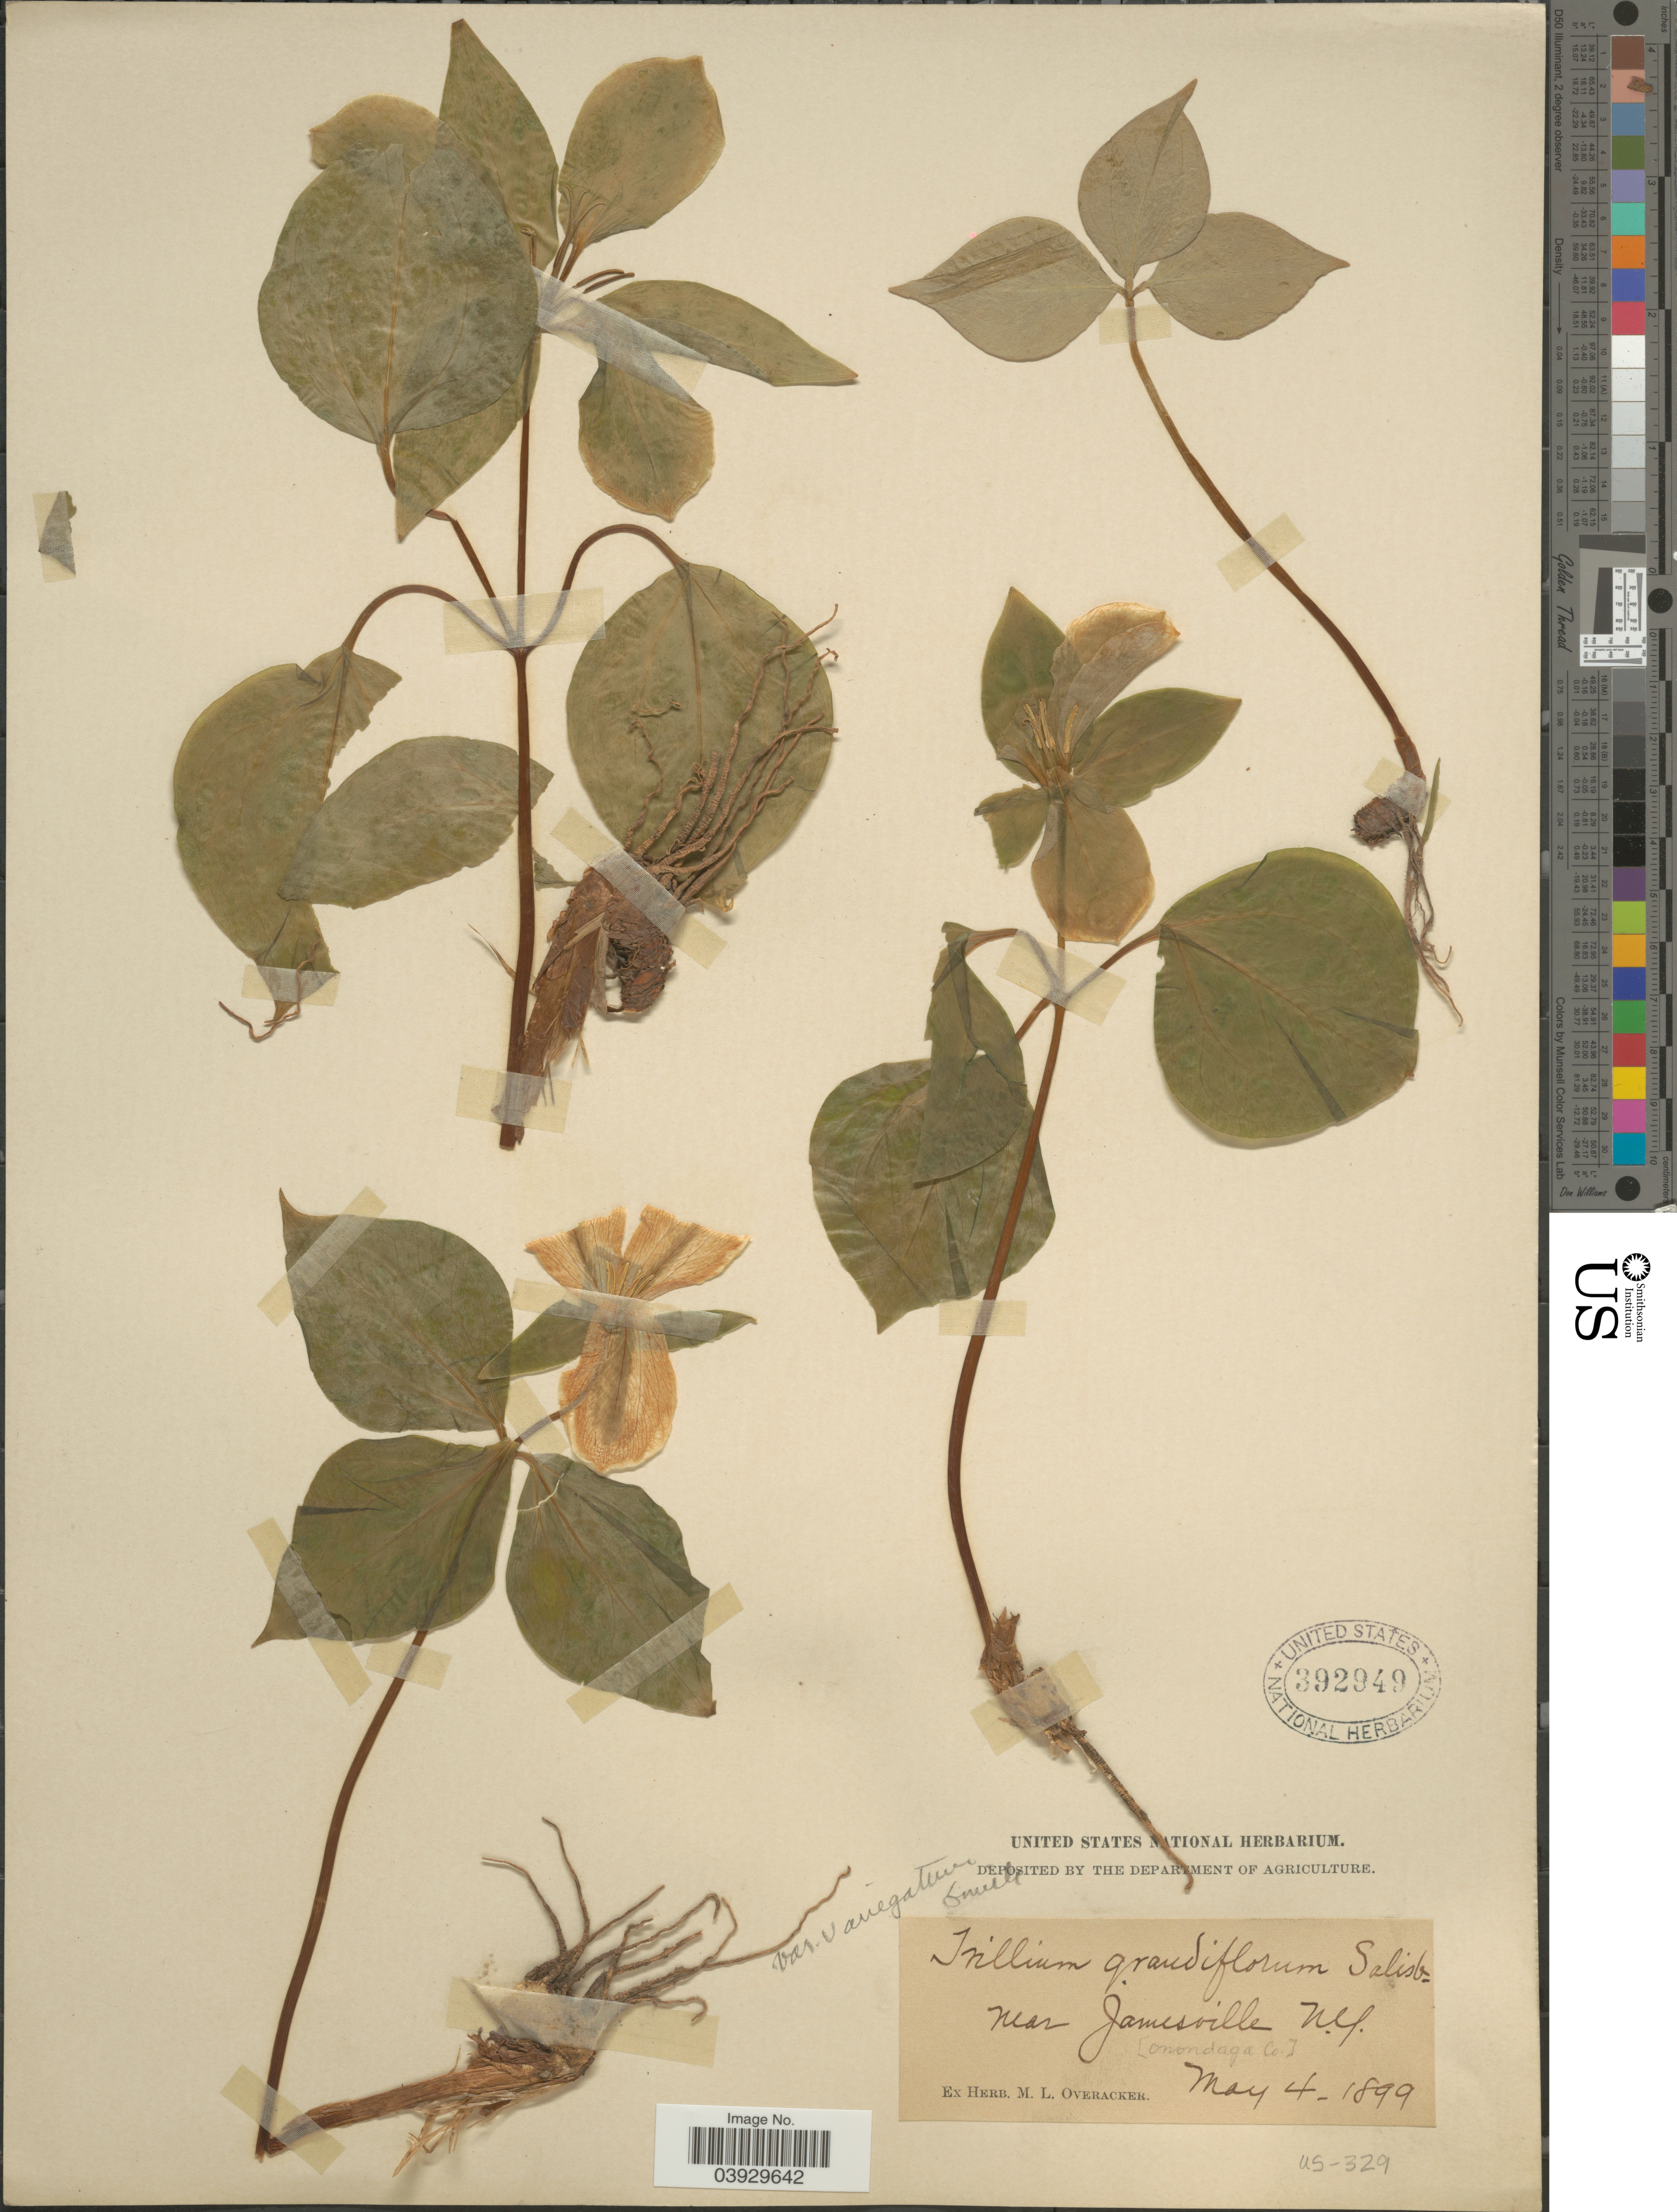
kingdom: Plantae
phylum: Tracheophyta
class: Liliopsida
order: Liliales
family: Melanthiaceae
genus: Trillium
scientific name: Trillium grandiflorum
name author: (Michx.) Salisb.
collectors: ex herb. M. L. Overacker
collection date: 1899-05-04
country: United States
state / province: New York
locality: Near Jamesville. [Onondaga Co.].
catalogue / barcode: US 392949